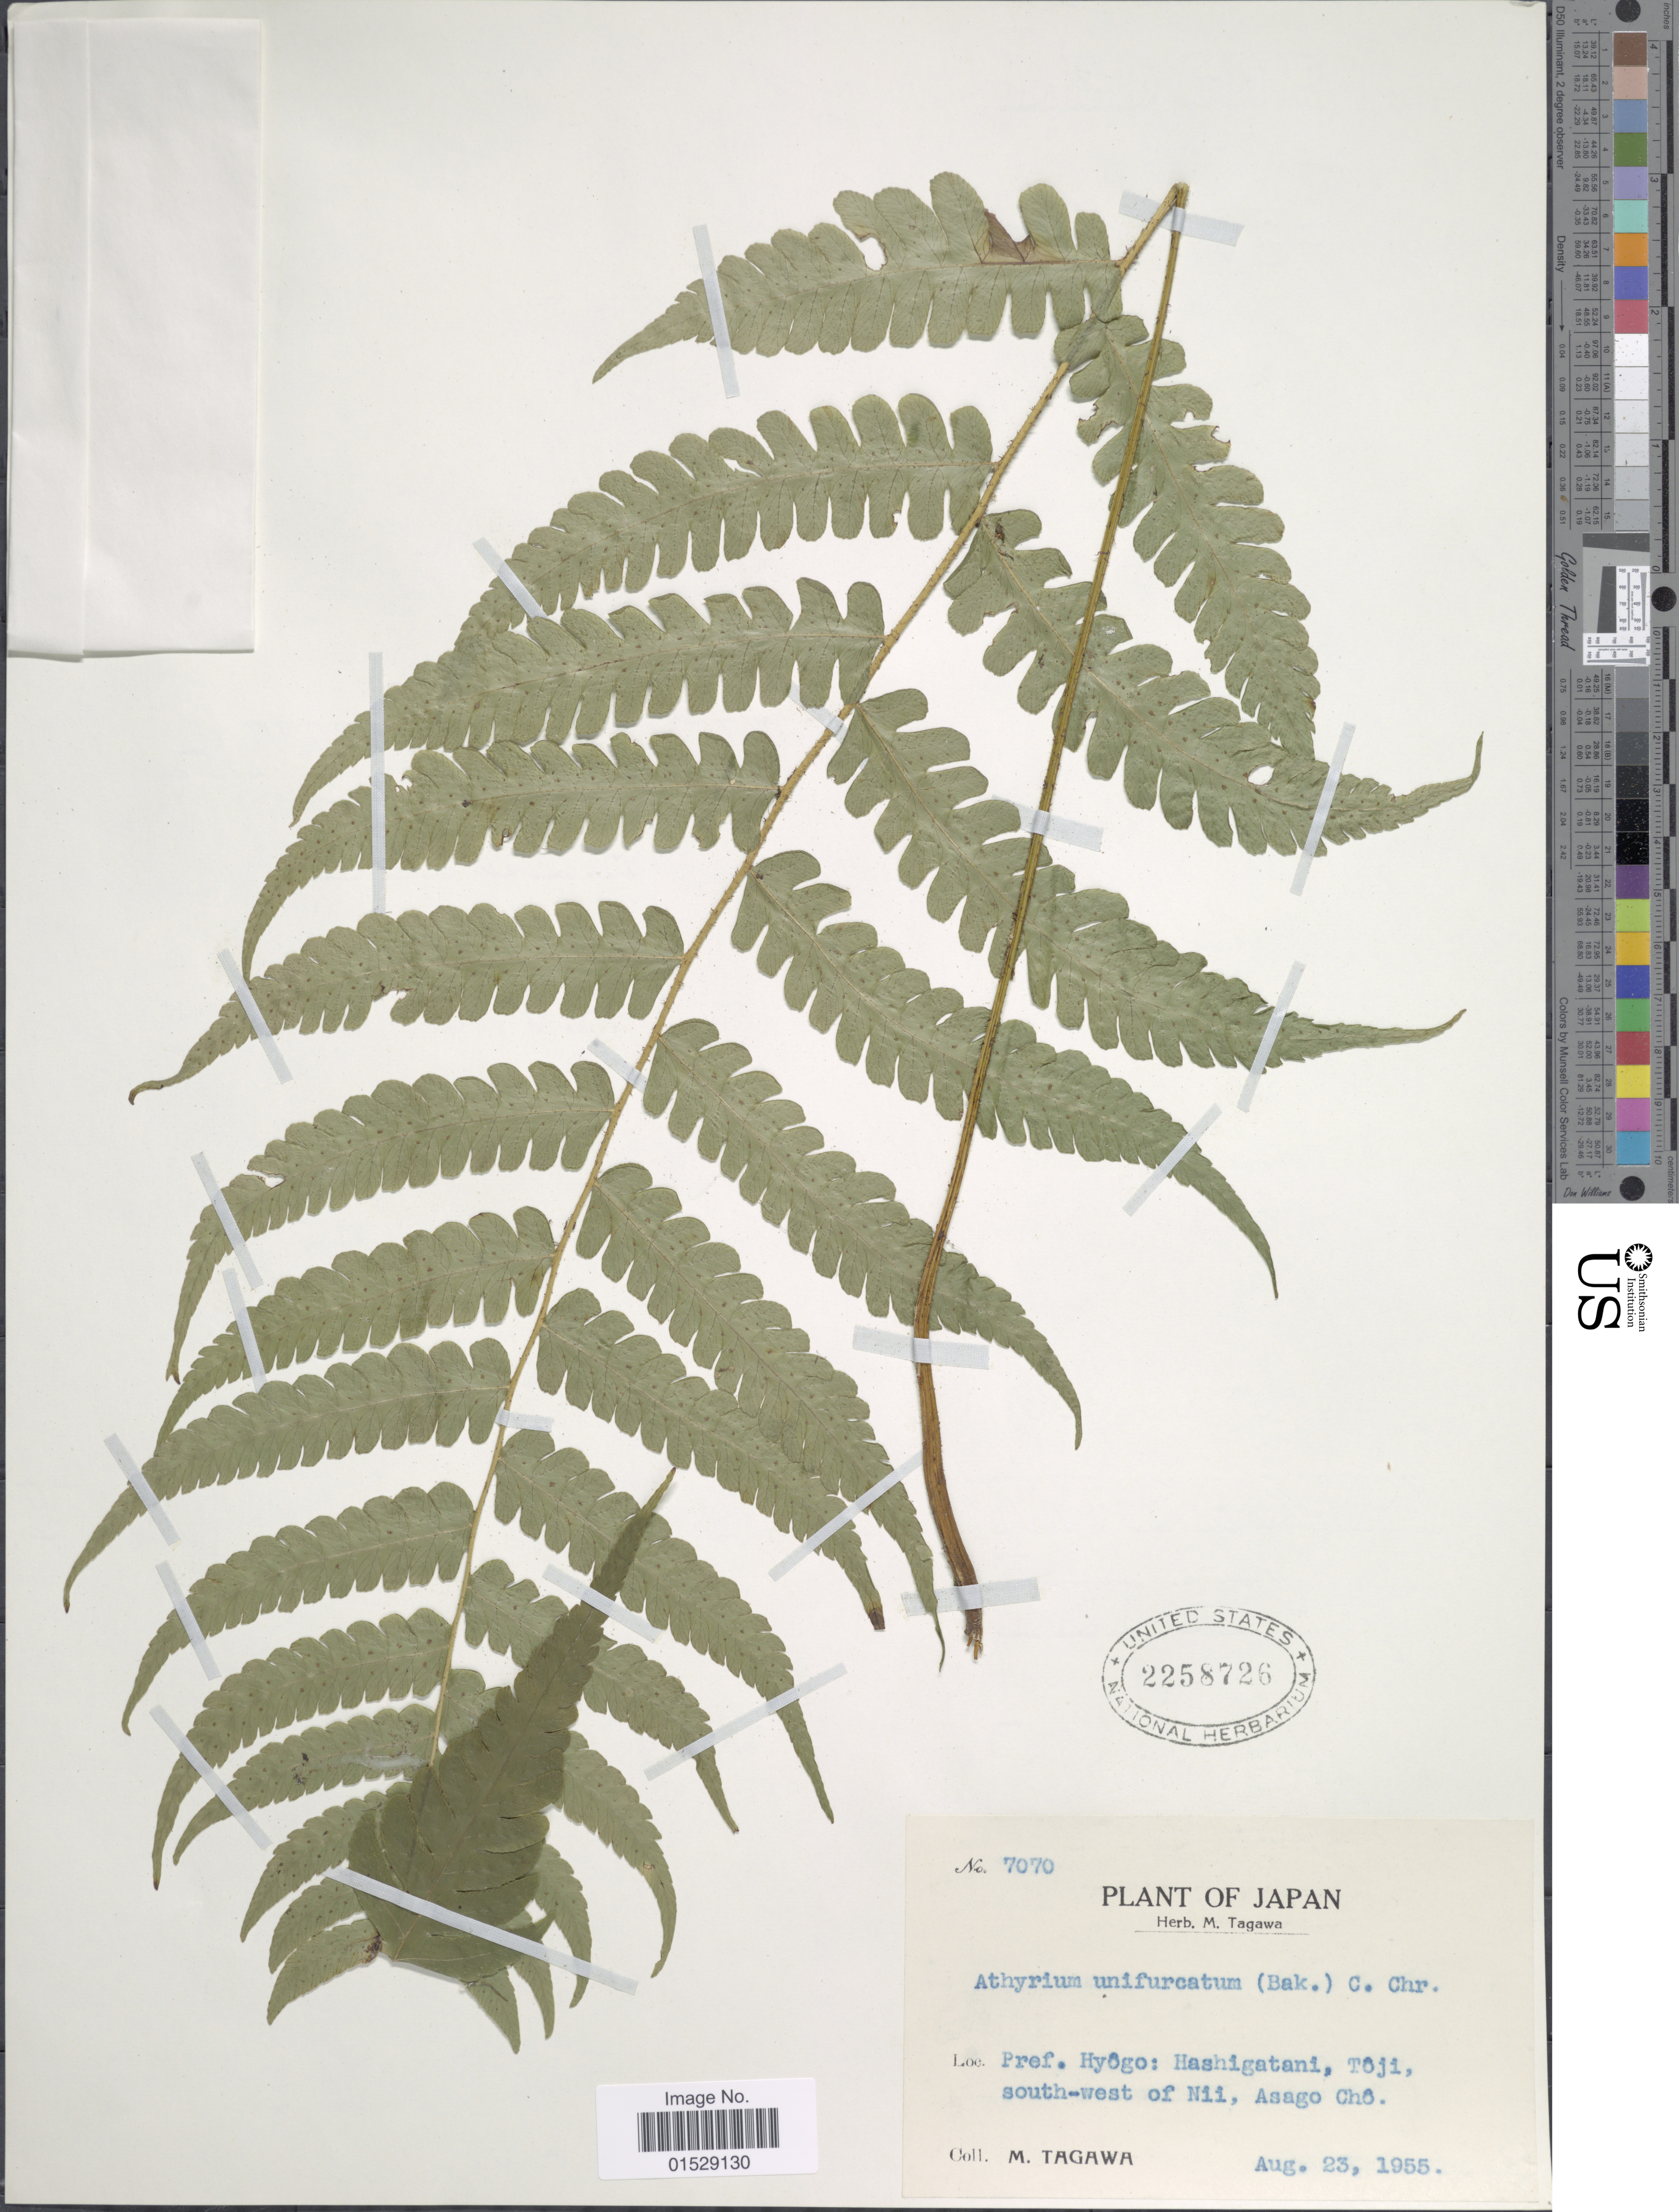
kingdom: Plantae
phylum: Tracheophyta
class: Polypodiopsida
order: Polypodiales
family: Athyriaceae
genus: Deparia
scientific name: Deparia unifurcata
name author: (Baker) M. Kato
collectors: M. Tagawa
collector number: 7070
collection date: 1955-08-23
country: Japan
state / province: Hyogo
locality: Pref. Hyogo: Hashigatani, Toji, south-west of Nii, Asago Cho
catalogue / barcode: US 2258726